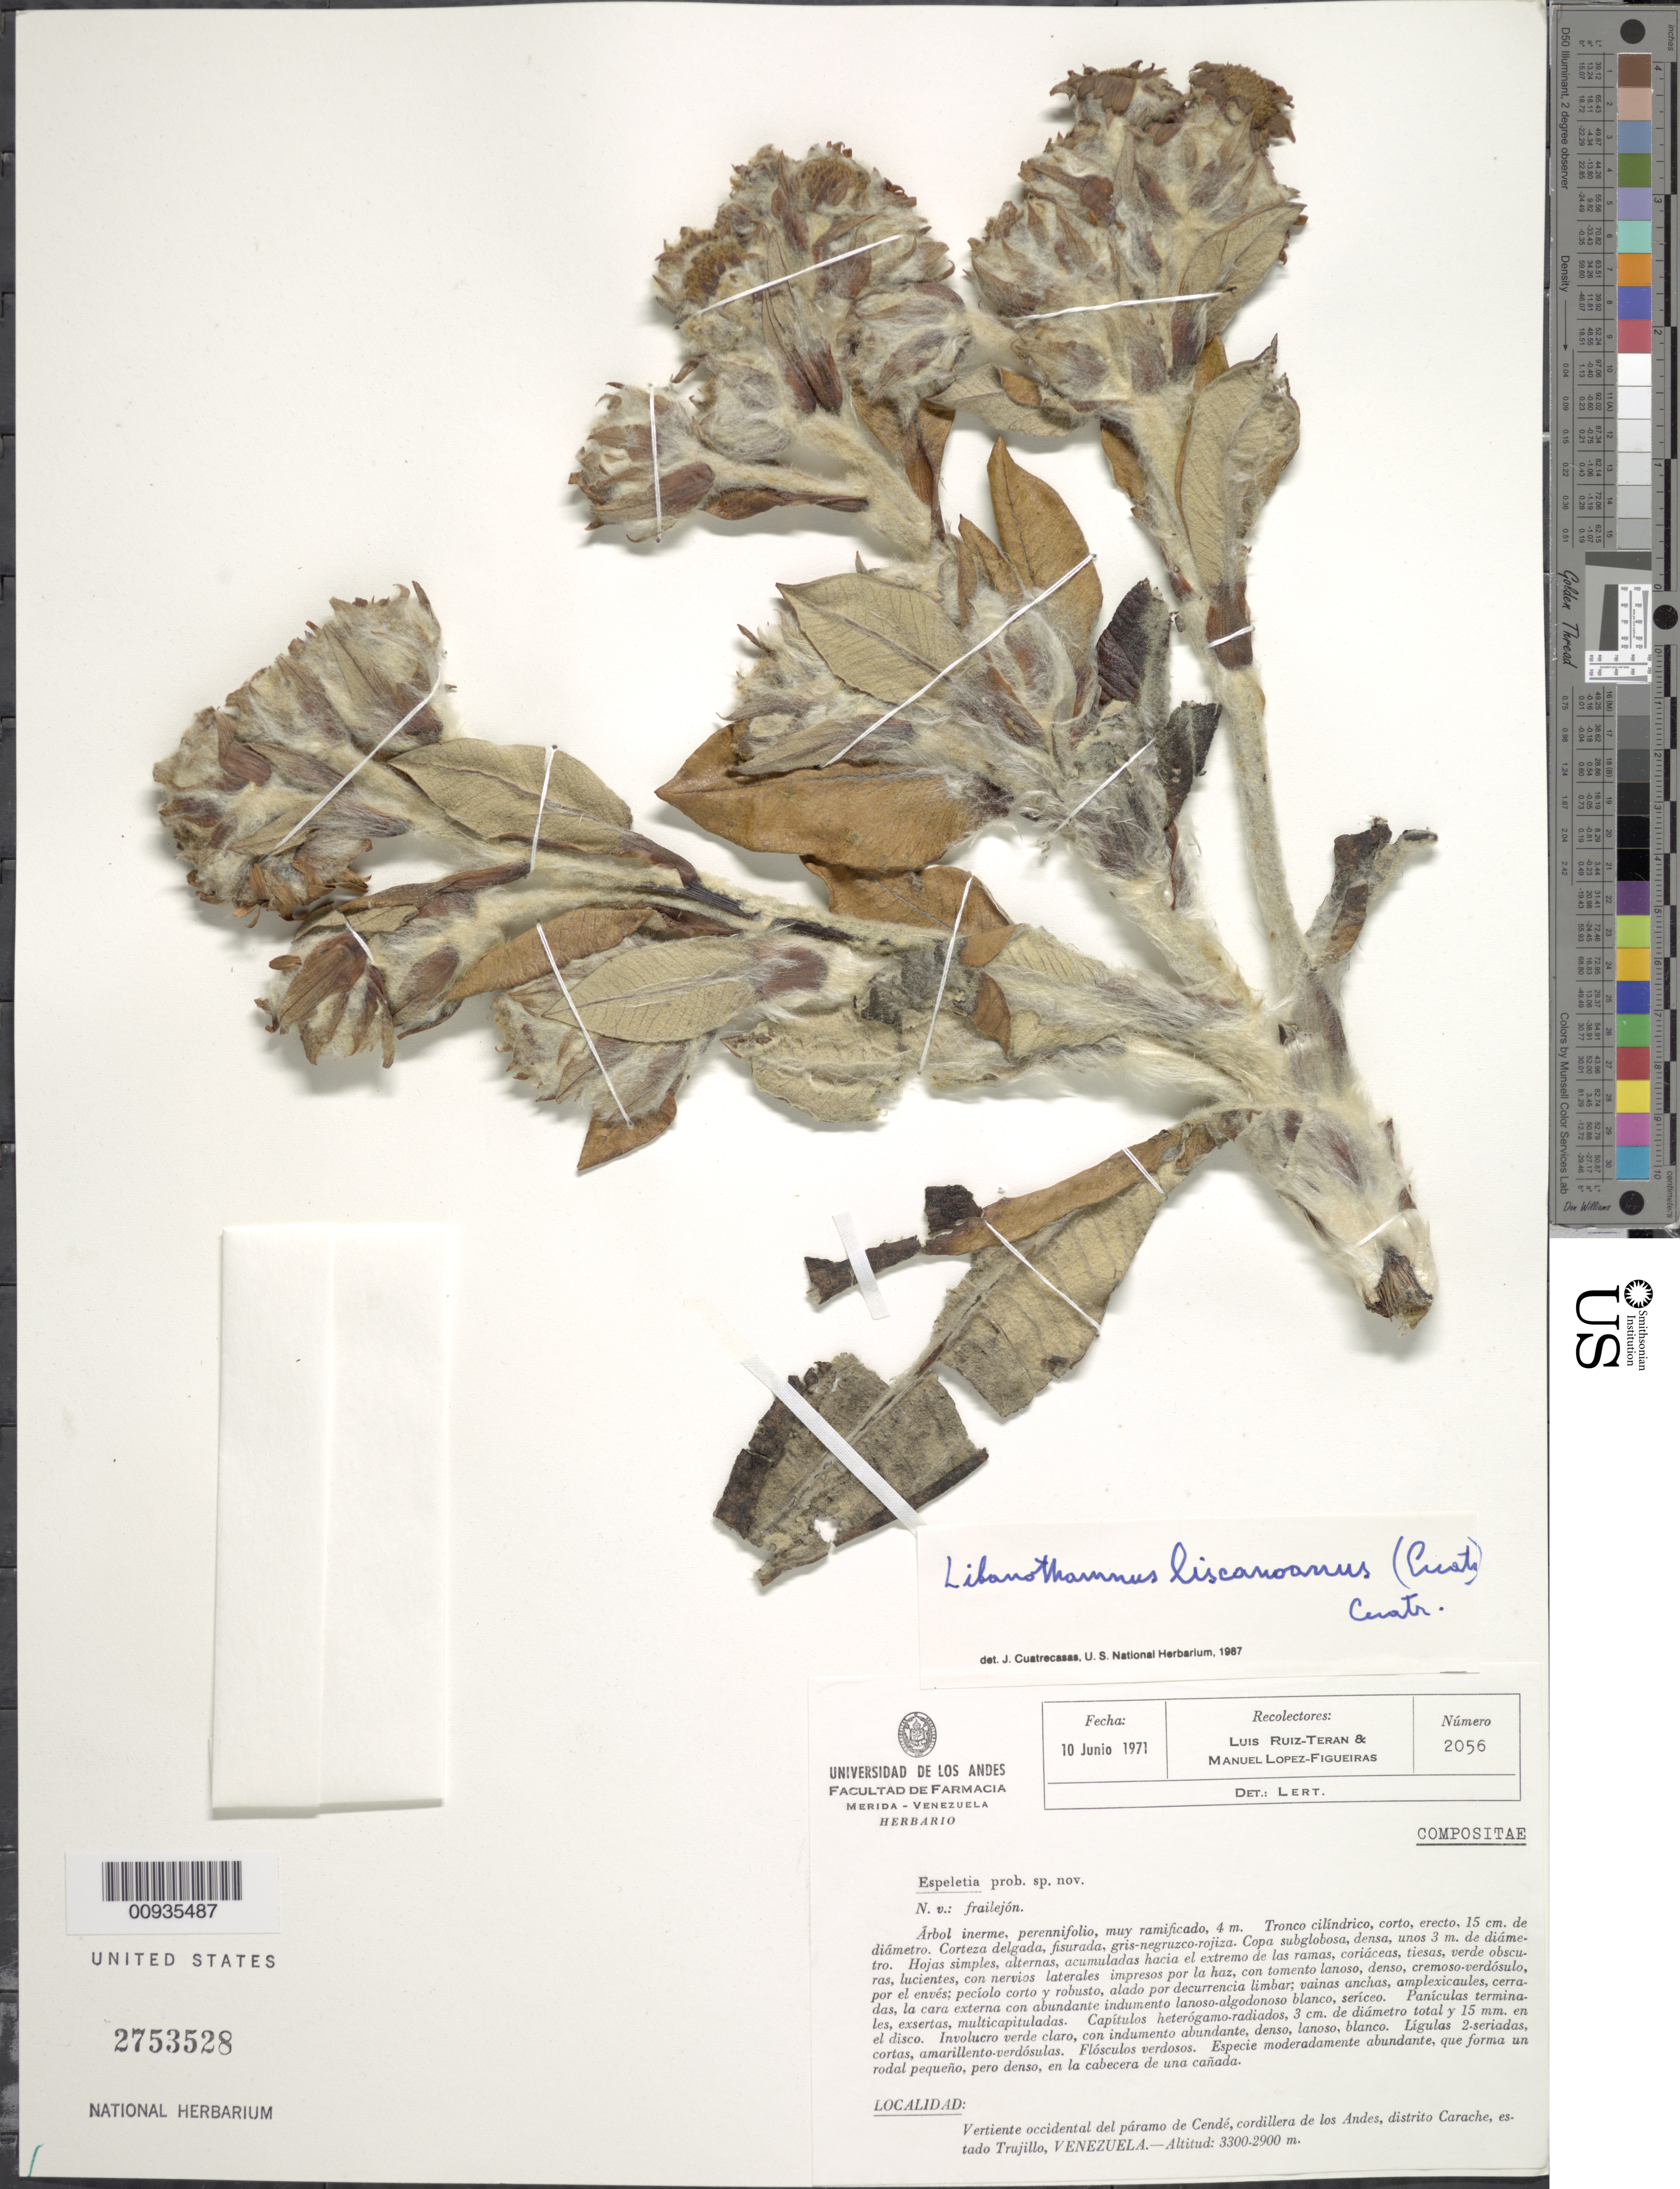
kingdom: Plantae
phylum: Tracheophyta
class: Magnoliopsida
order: Asterales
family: Asteraceae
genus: Libanothamnus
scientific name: Libanothamnus liscanoanus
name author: (Cuatrec.) Cuatrec.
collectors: L. Teran & M. López Figueiras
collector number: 2056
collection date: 1971-06-10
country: Venezuela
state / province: Trujillo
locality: Vertiente occidental del paramo de Cende, cordillera de los Andes, distrito Carache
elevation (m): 2900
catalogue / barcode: US 2753528